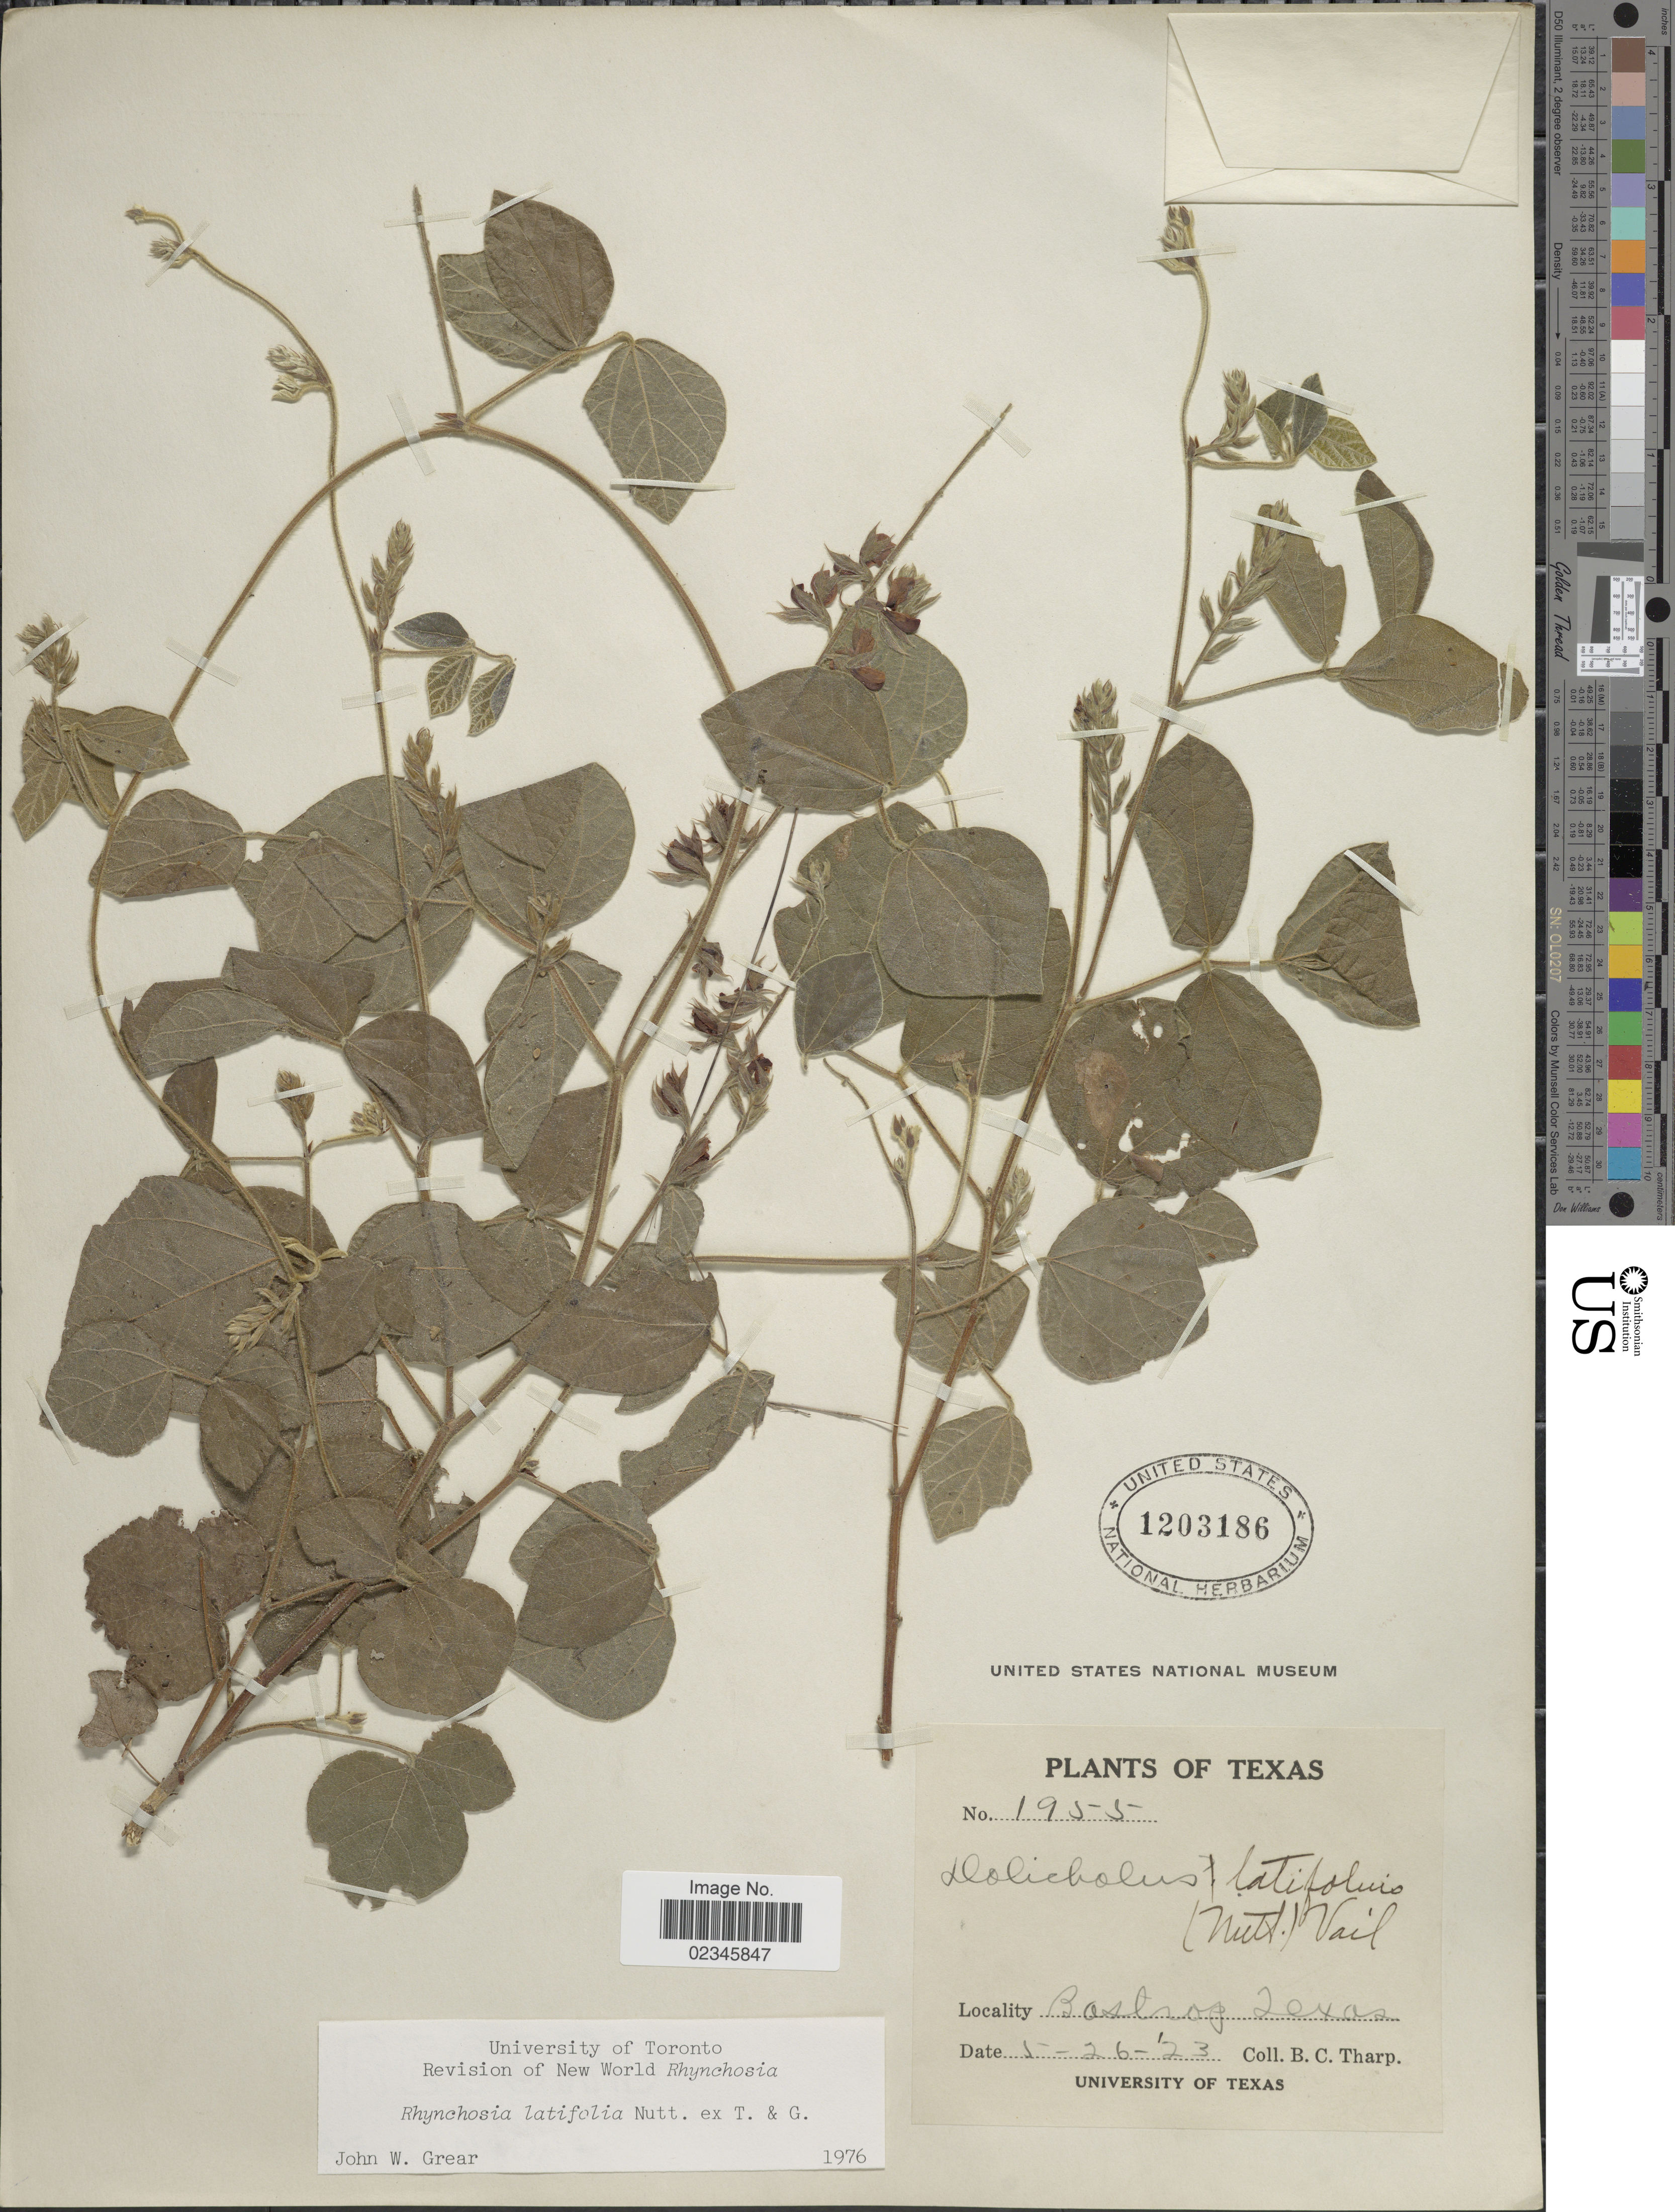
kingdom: Plantae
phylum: Tracheophyta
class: Magnoliopsida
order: Fabales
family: Fabaceae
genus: Rhynchosia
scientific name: Rhynchosia latifolia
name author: Nutt. ex Torr. & A. Gray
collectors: B. C. Tharp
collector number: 1955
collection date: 1923-05-26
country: United States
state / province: Texas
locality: Bastrop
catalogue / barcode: US 1203186